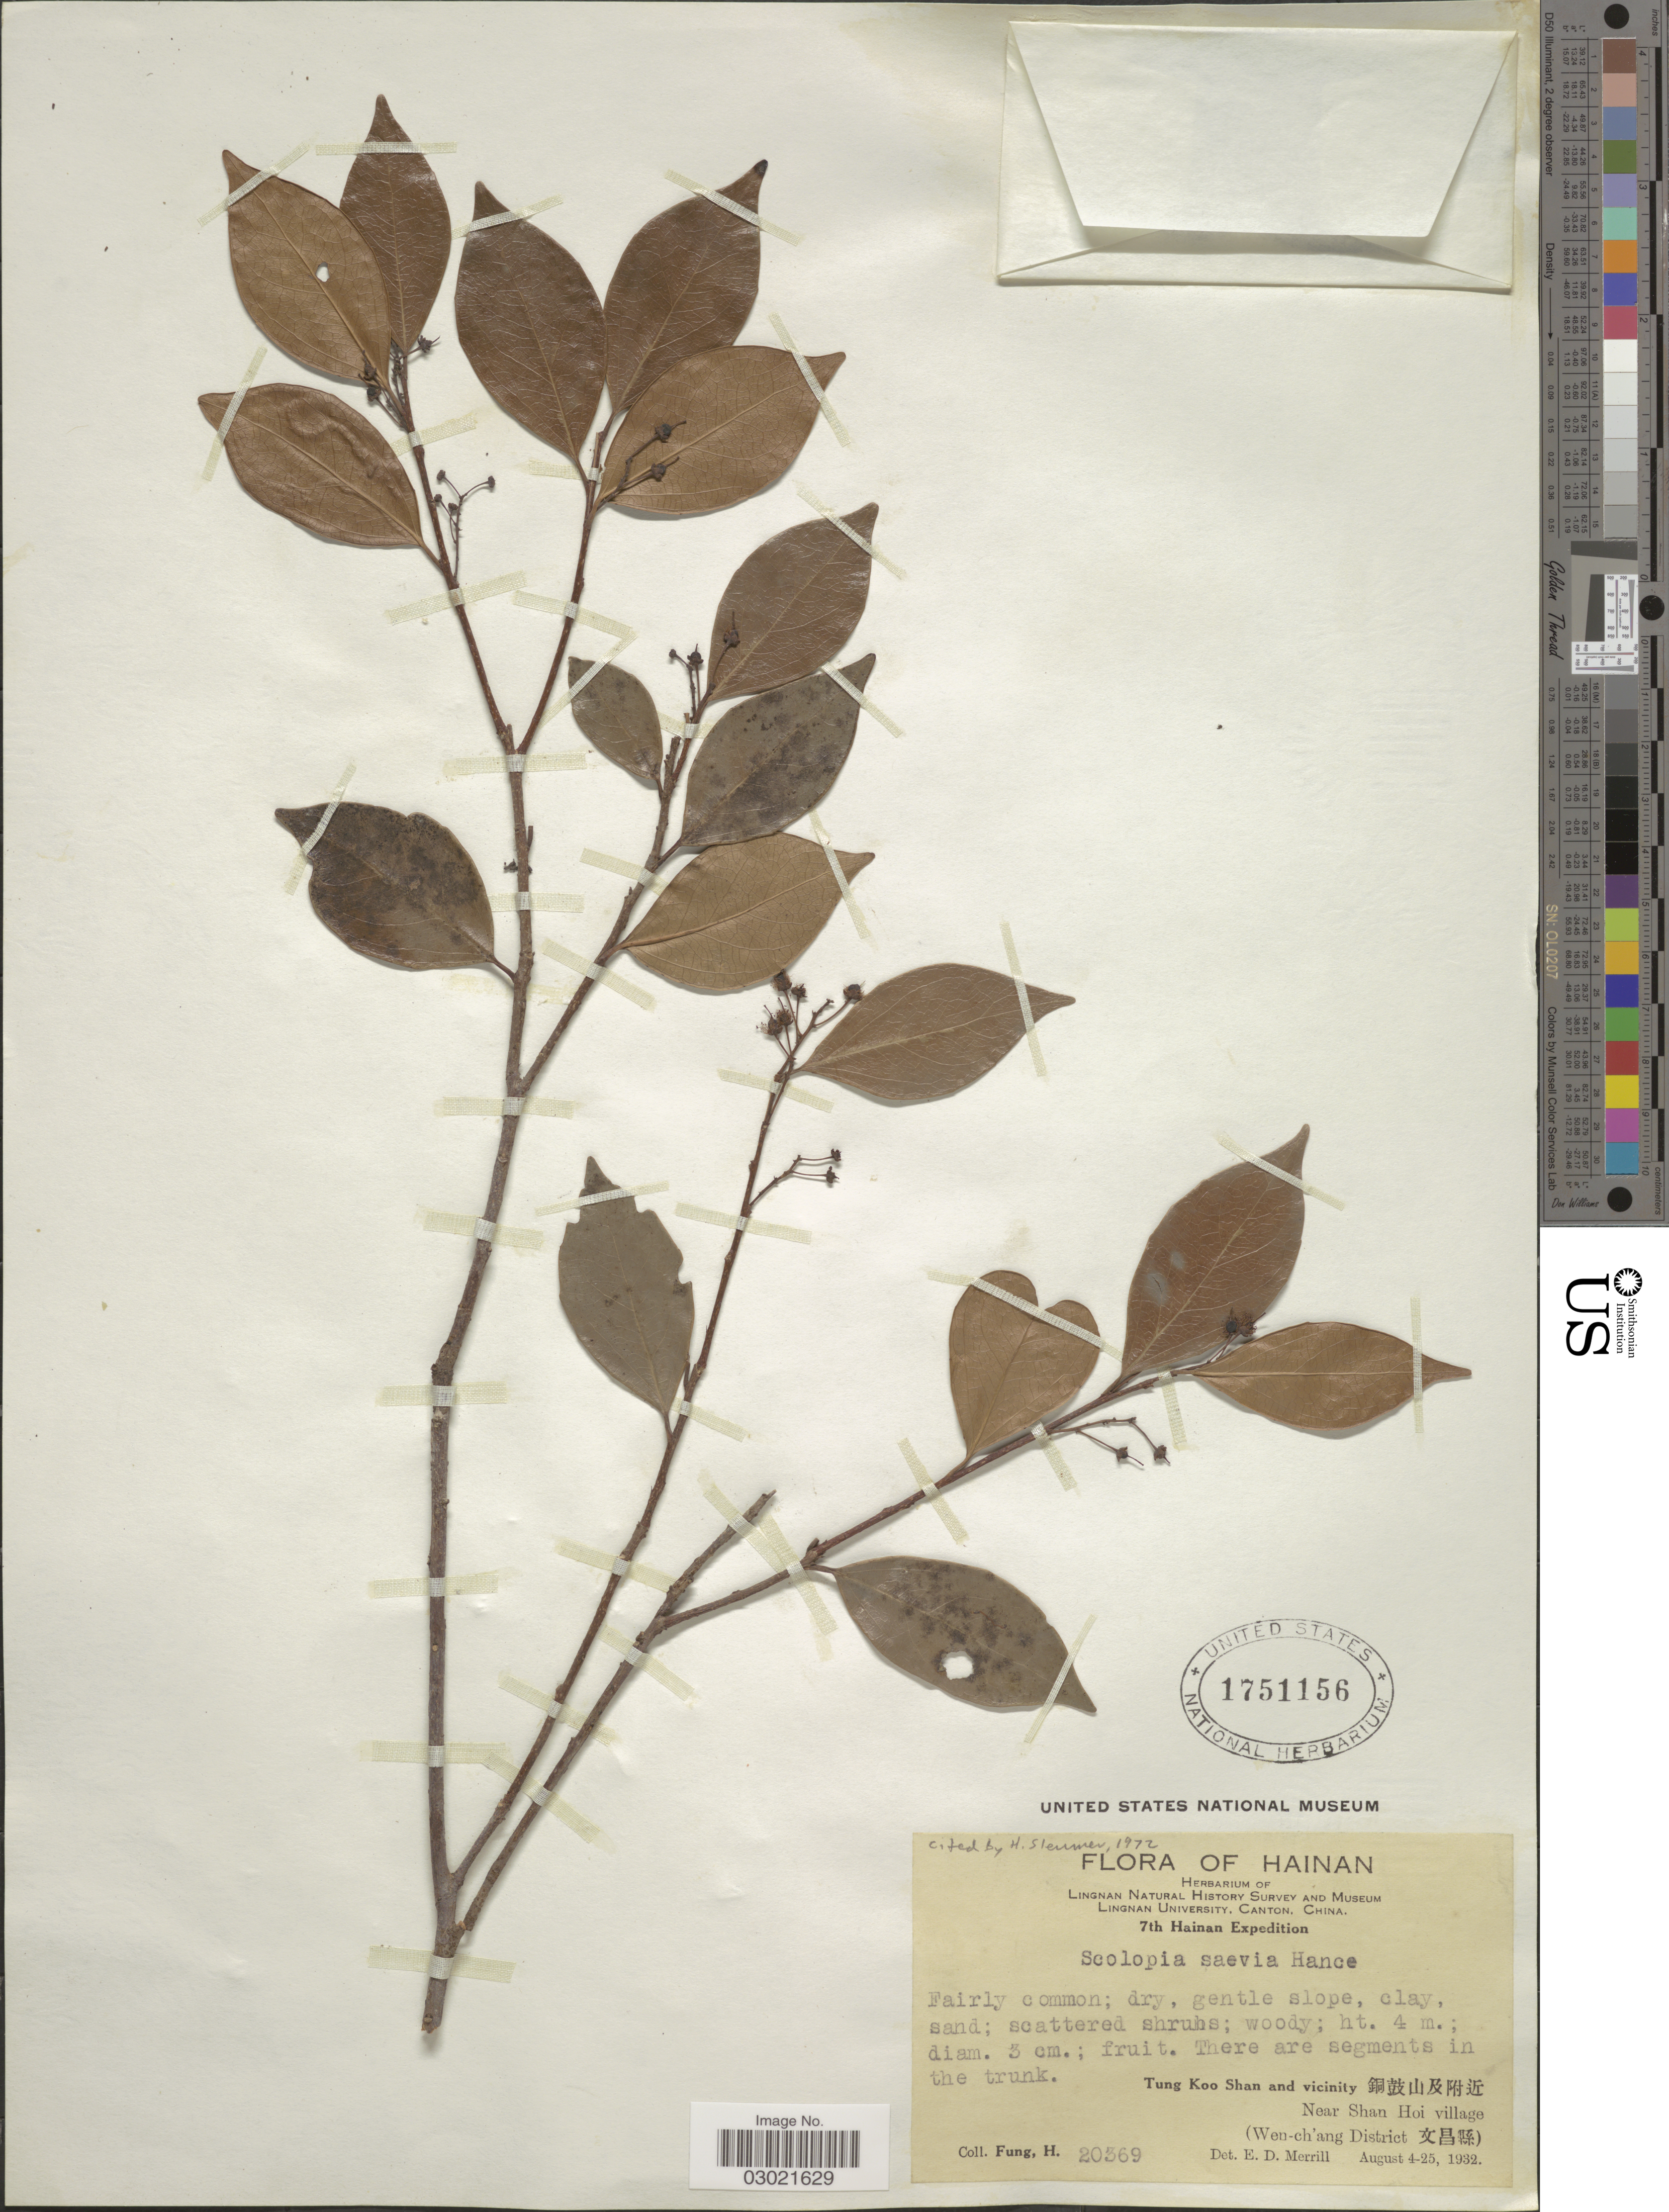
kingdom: Plantae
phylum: Tracheophyta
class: Magnoliopsida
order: Malpighiales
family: Salicaceae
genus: Scolopia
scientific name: Scolopia saeva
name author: (Hance) Hance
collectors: H. Fung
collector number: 20369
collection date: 1932-08-04/1932-08-25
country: China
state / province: Hainan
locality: Tung Koo Shan and vicinity X. Near Shan Hoi village. (Wen-ch'ang District X).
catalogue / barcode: US 1751156